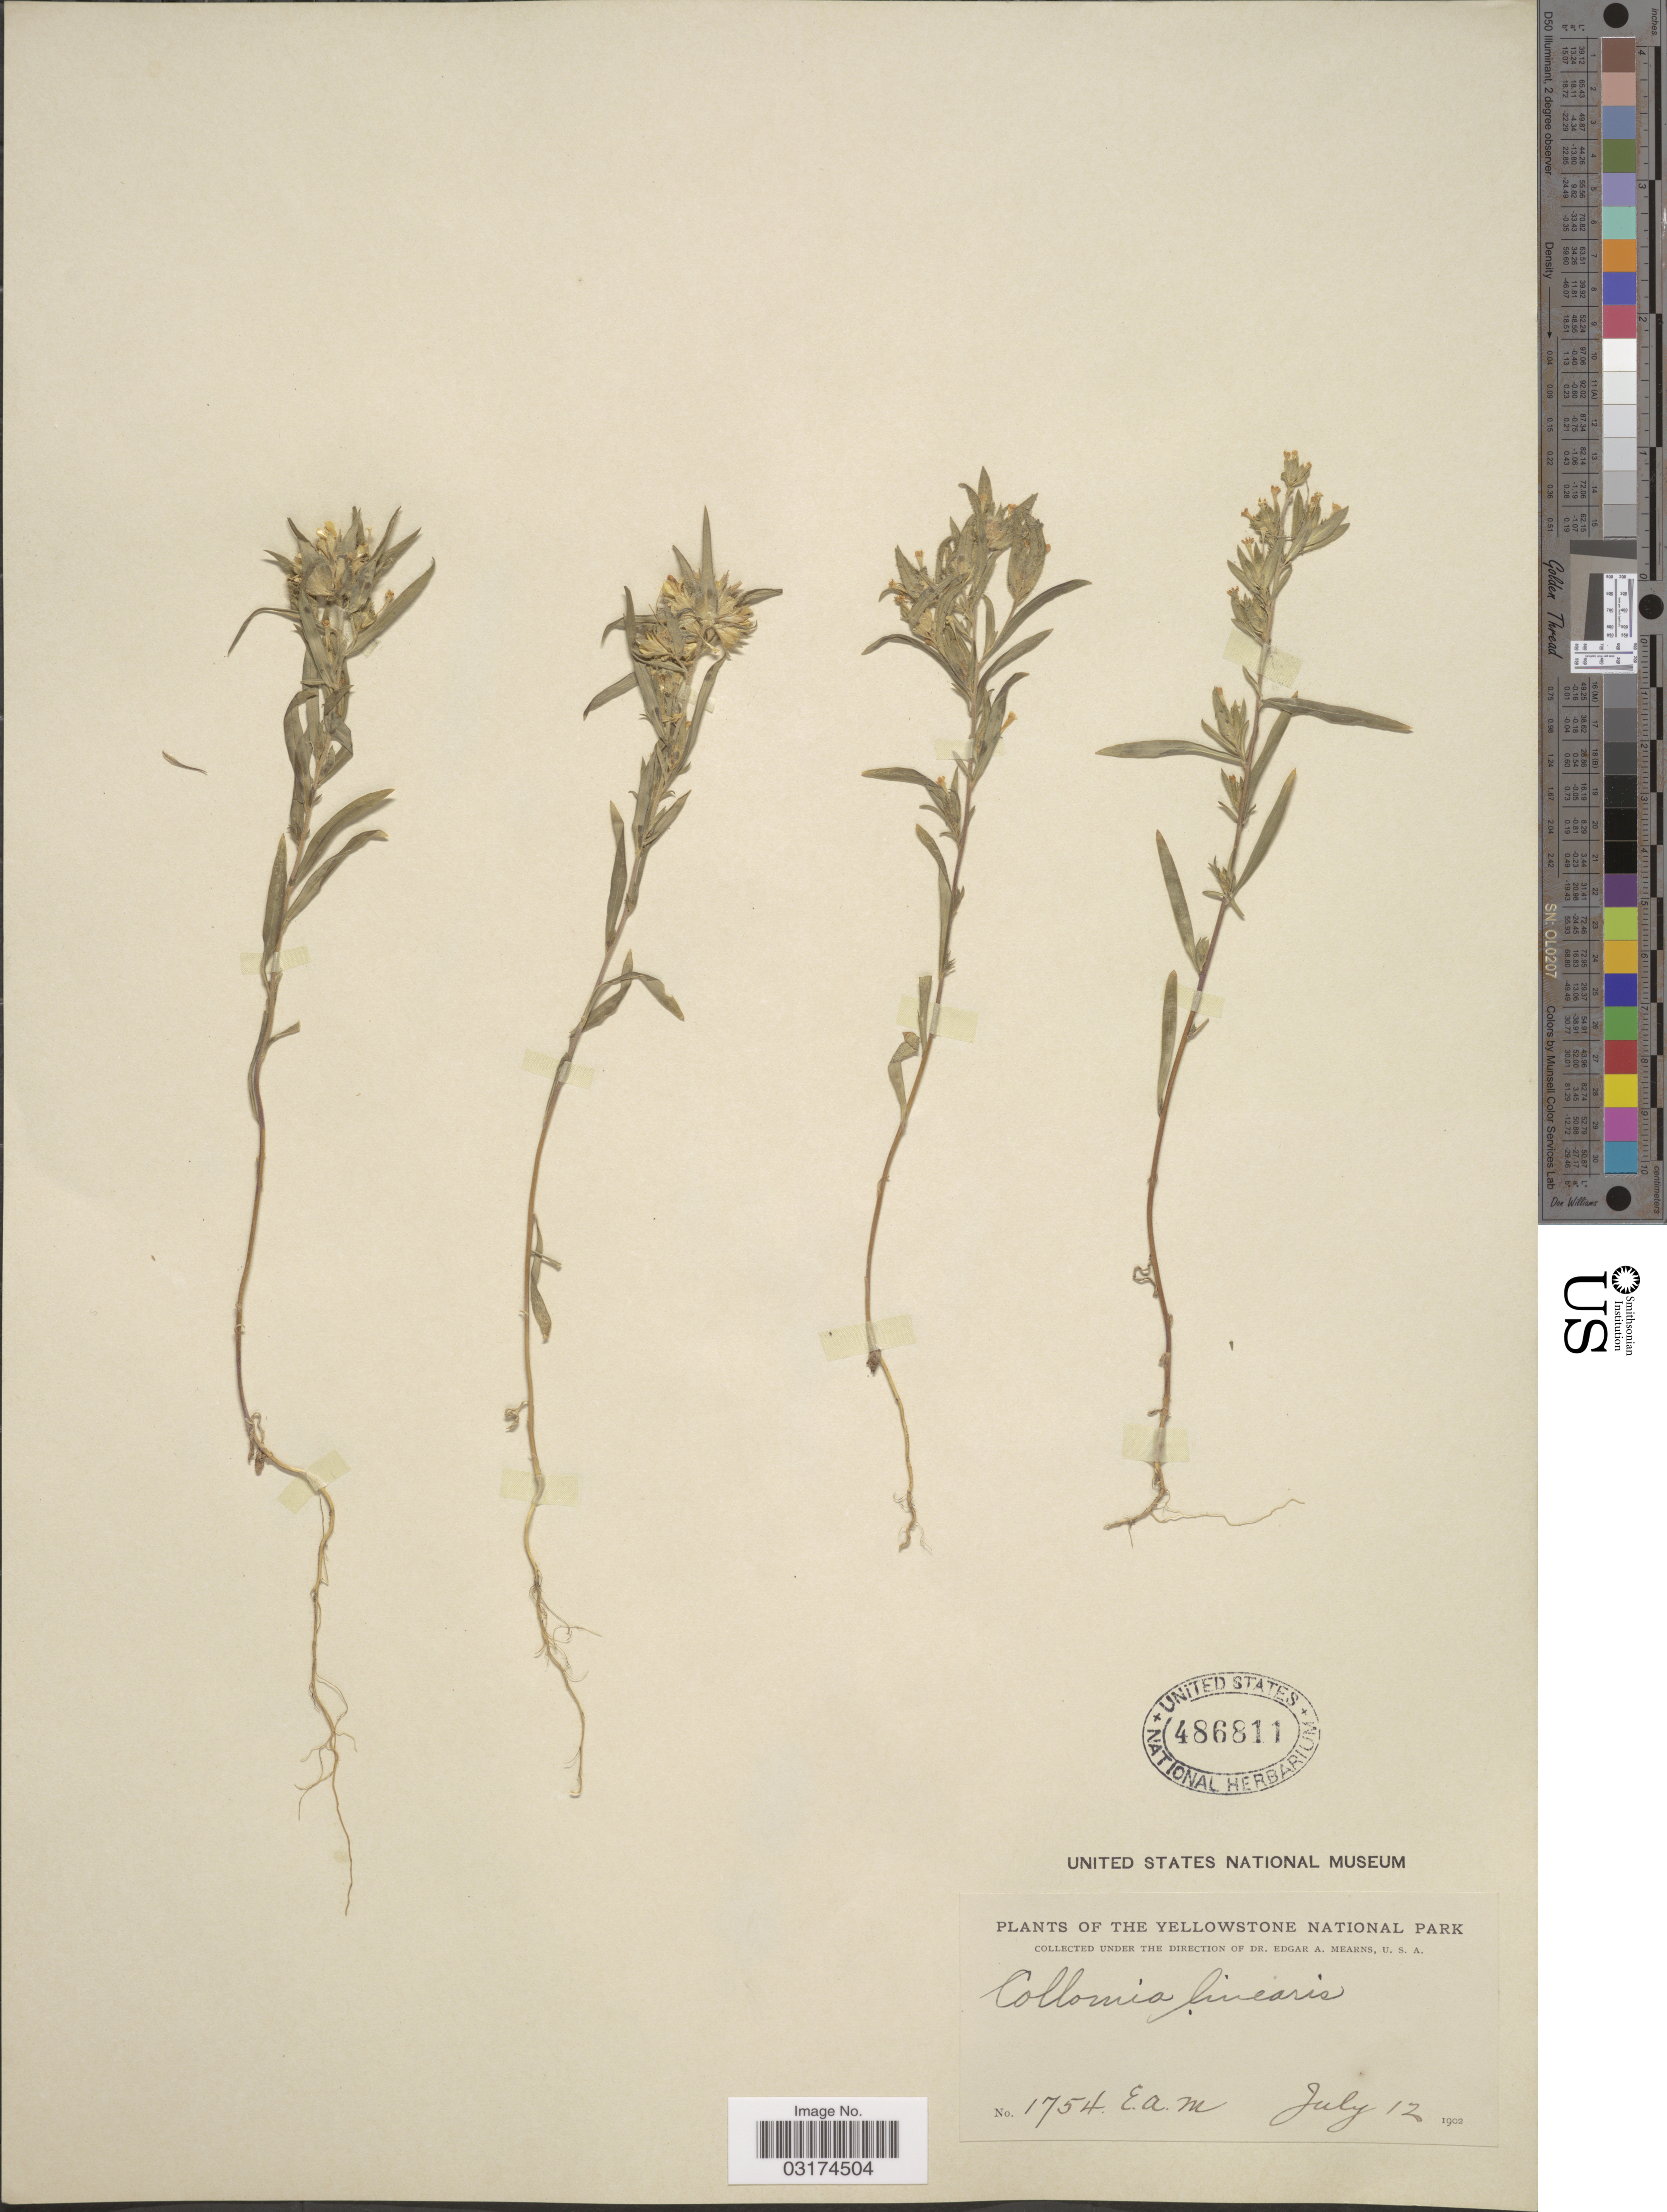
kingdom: Plantae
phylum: Tracheophyta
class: Magnoliopsida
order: Ericales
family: Polemoniaceae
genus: Collomia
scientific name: Collomia linearis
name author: Nutt.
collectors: E. A. Mearns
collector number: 1754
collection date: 1902-07-12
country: United States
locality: Yellowstone National Park.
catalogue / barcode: US 486811